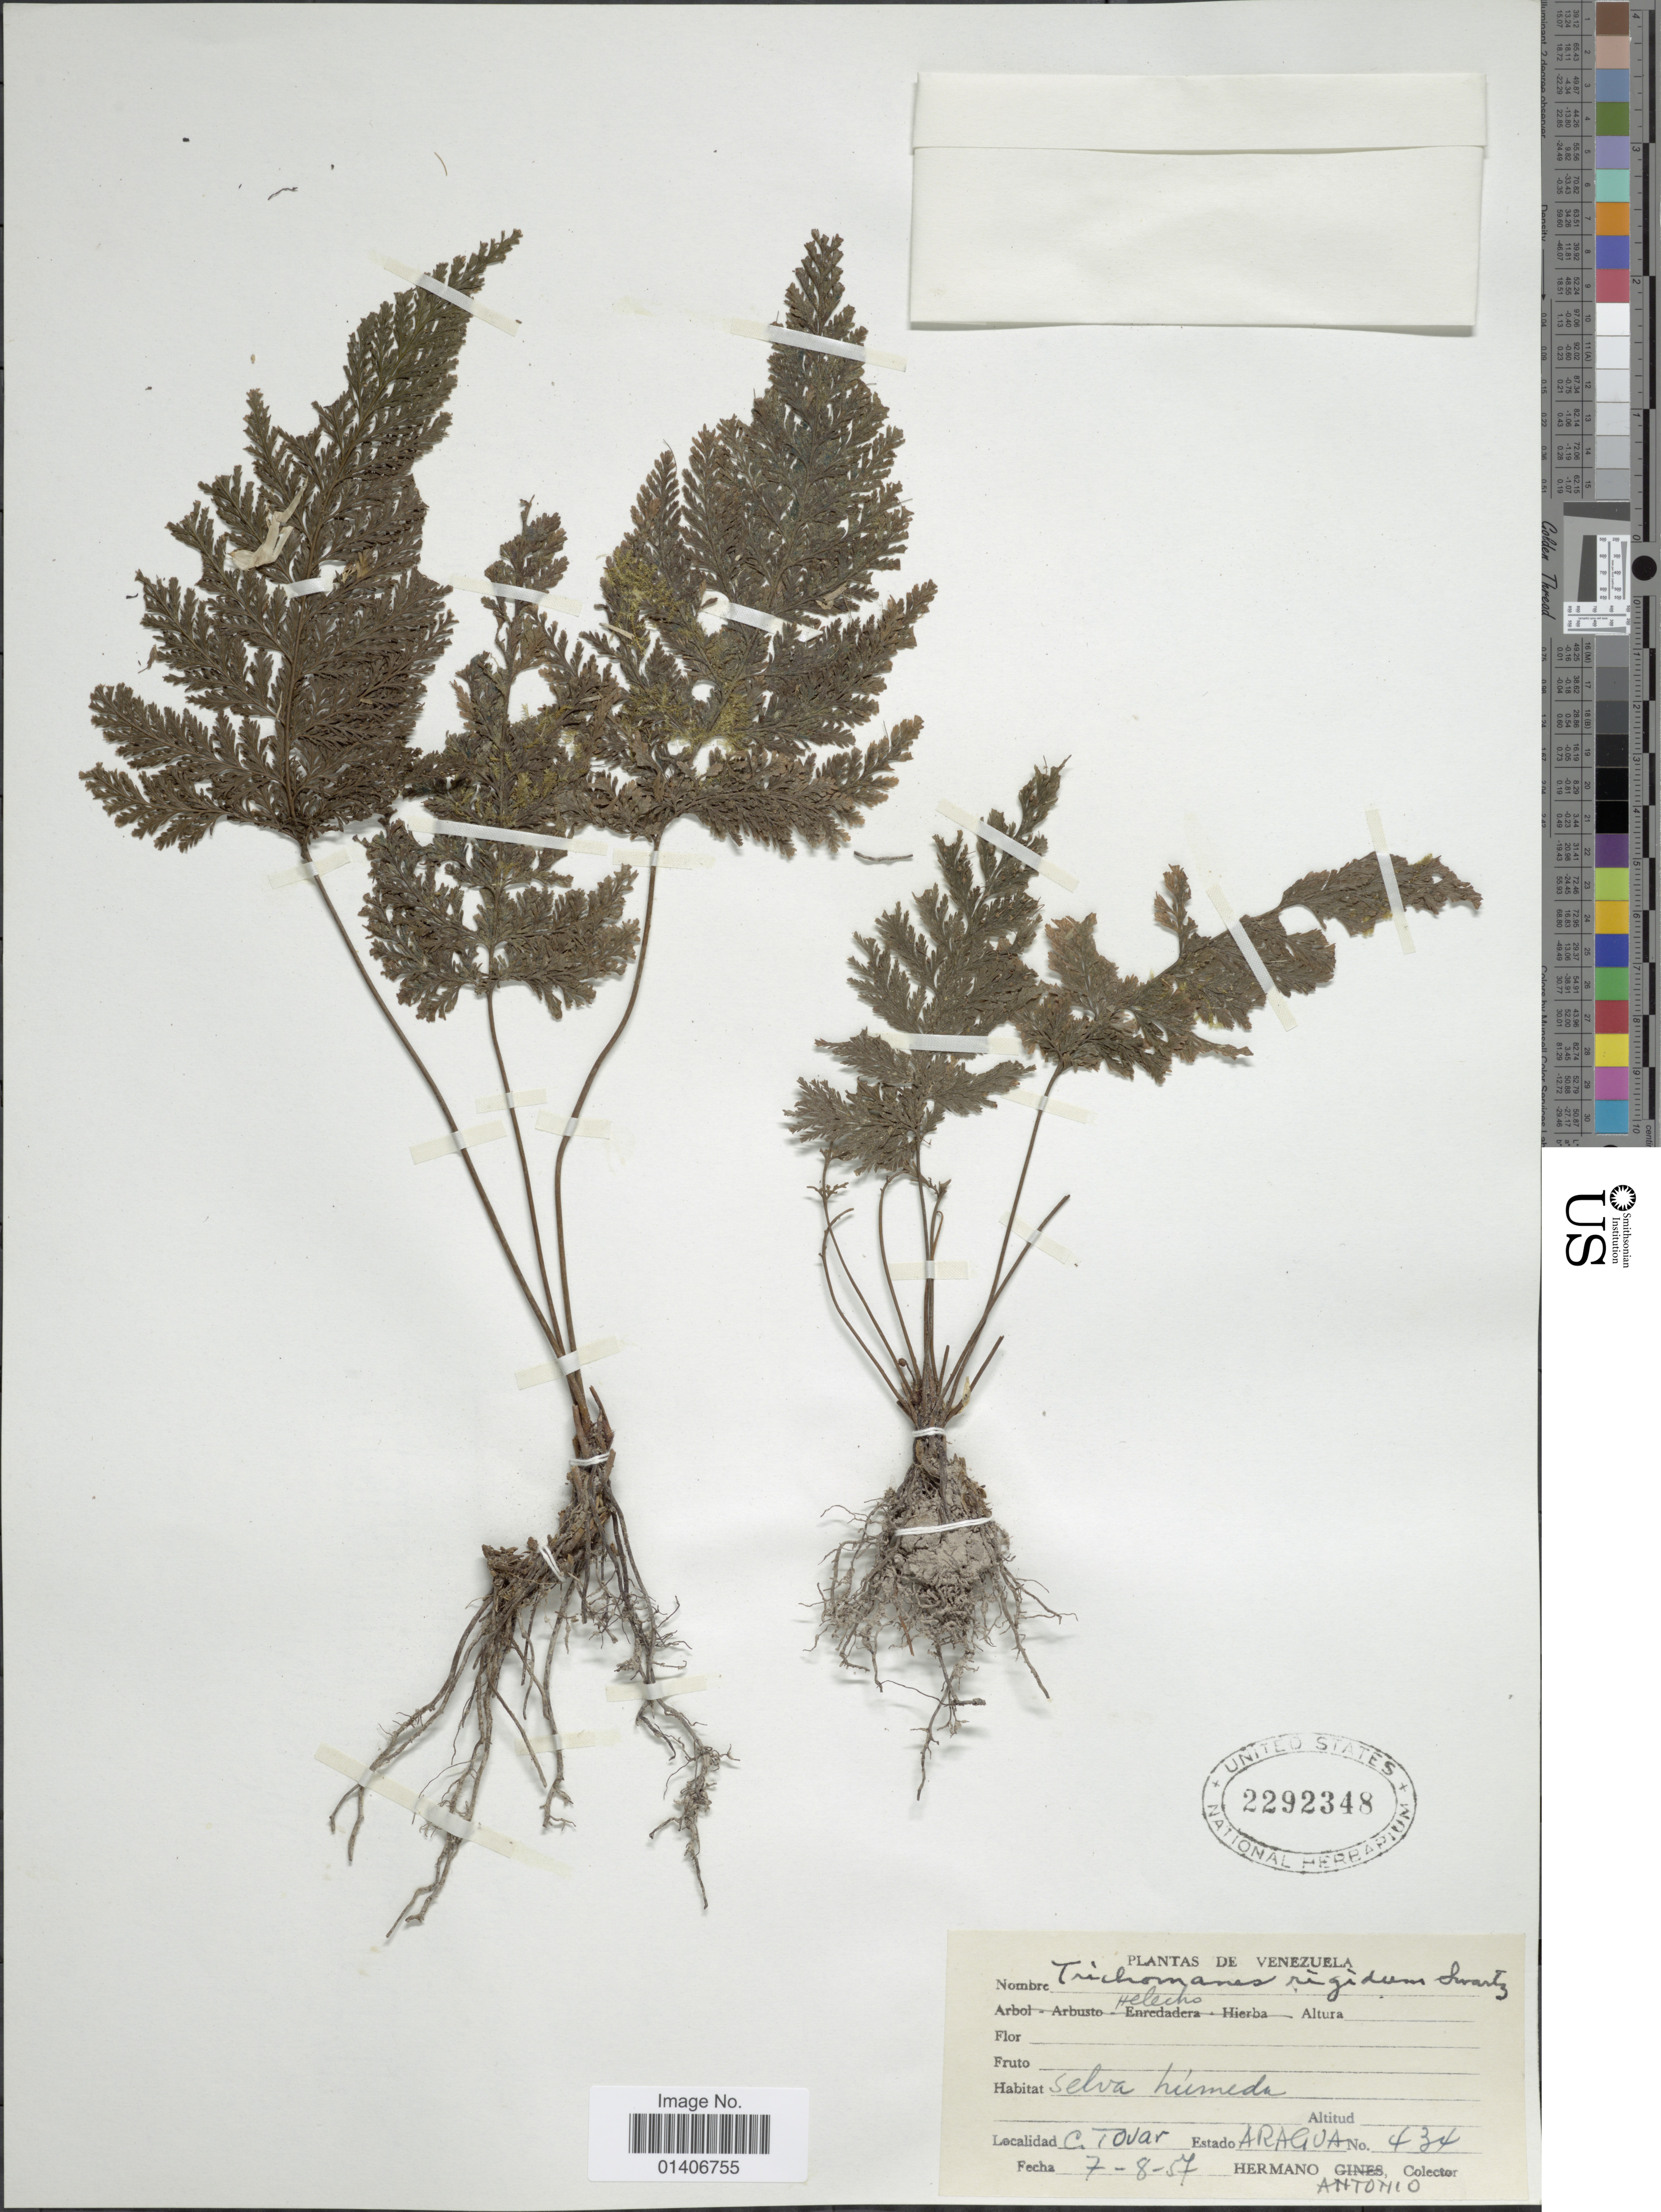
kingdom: Plantae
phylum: Tracheophyta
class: Polypodiopsida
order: Hymenophyllales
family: Hymenophyllaceae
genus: Abrodictyum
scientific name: Abrodictyum rigidum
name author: (Sw.) Ebihara & Dubuisson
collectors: H. Antonio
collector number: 434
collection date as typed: Transcribed d/m/y: 7/8/57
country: Venezuela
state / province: Aragua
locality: C Tovar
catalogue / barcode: US 2292348